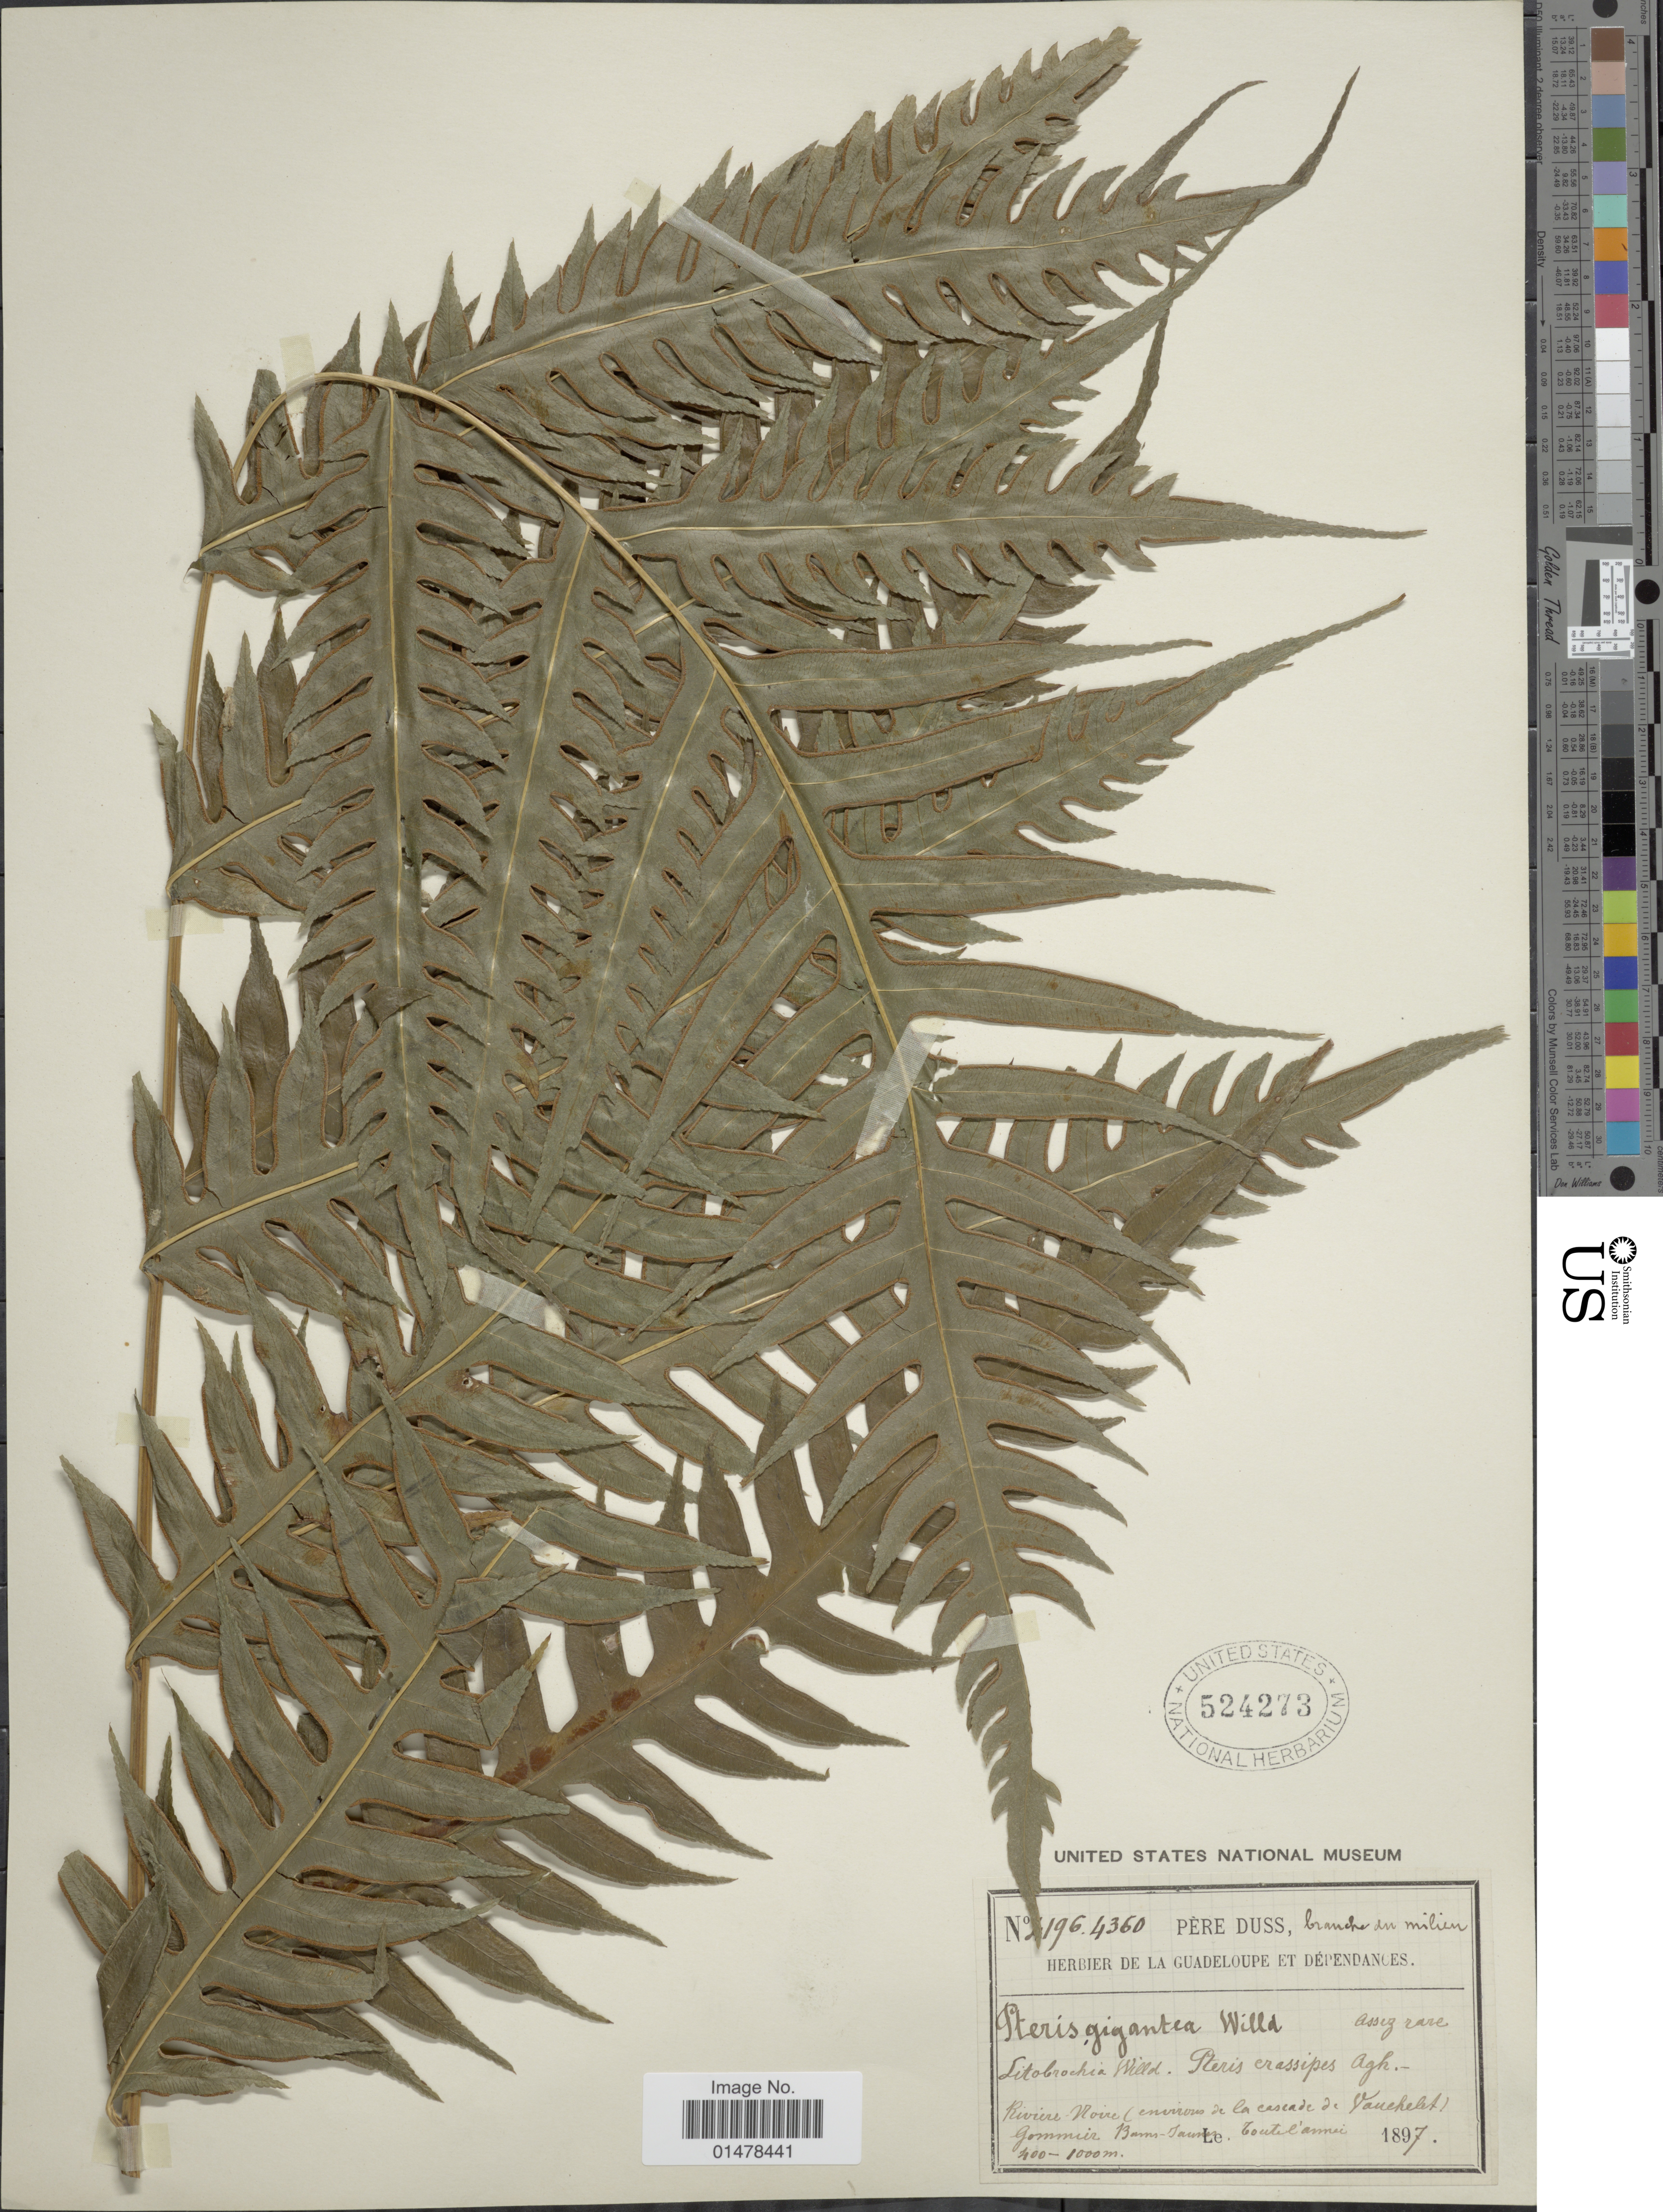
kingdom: Plantae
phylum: Tracheophyta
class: Polypodiopsida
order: Polypodiales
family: Pteridaceae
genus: Pteris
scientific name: Pteris altissima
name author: Poir.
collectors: Père Duss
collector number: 4196/4360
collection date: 1897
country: Guadeloupe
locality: Branche du milieu, Riviere Noire (environs de la cascade de Vauchelet) Gommier Bains-Jaunes.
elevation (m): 400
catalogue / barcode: US 524273